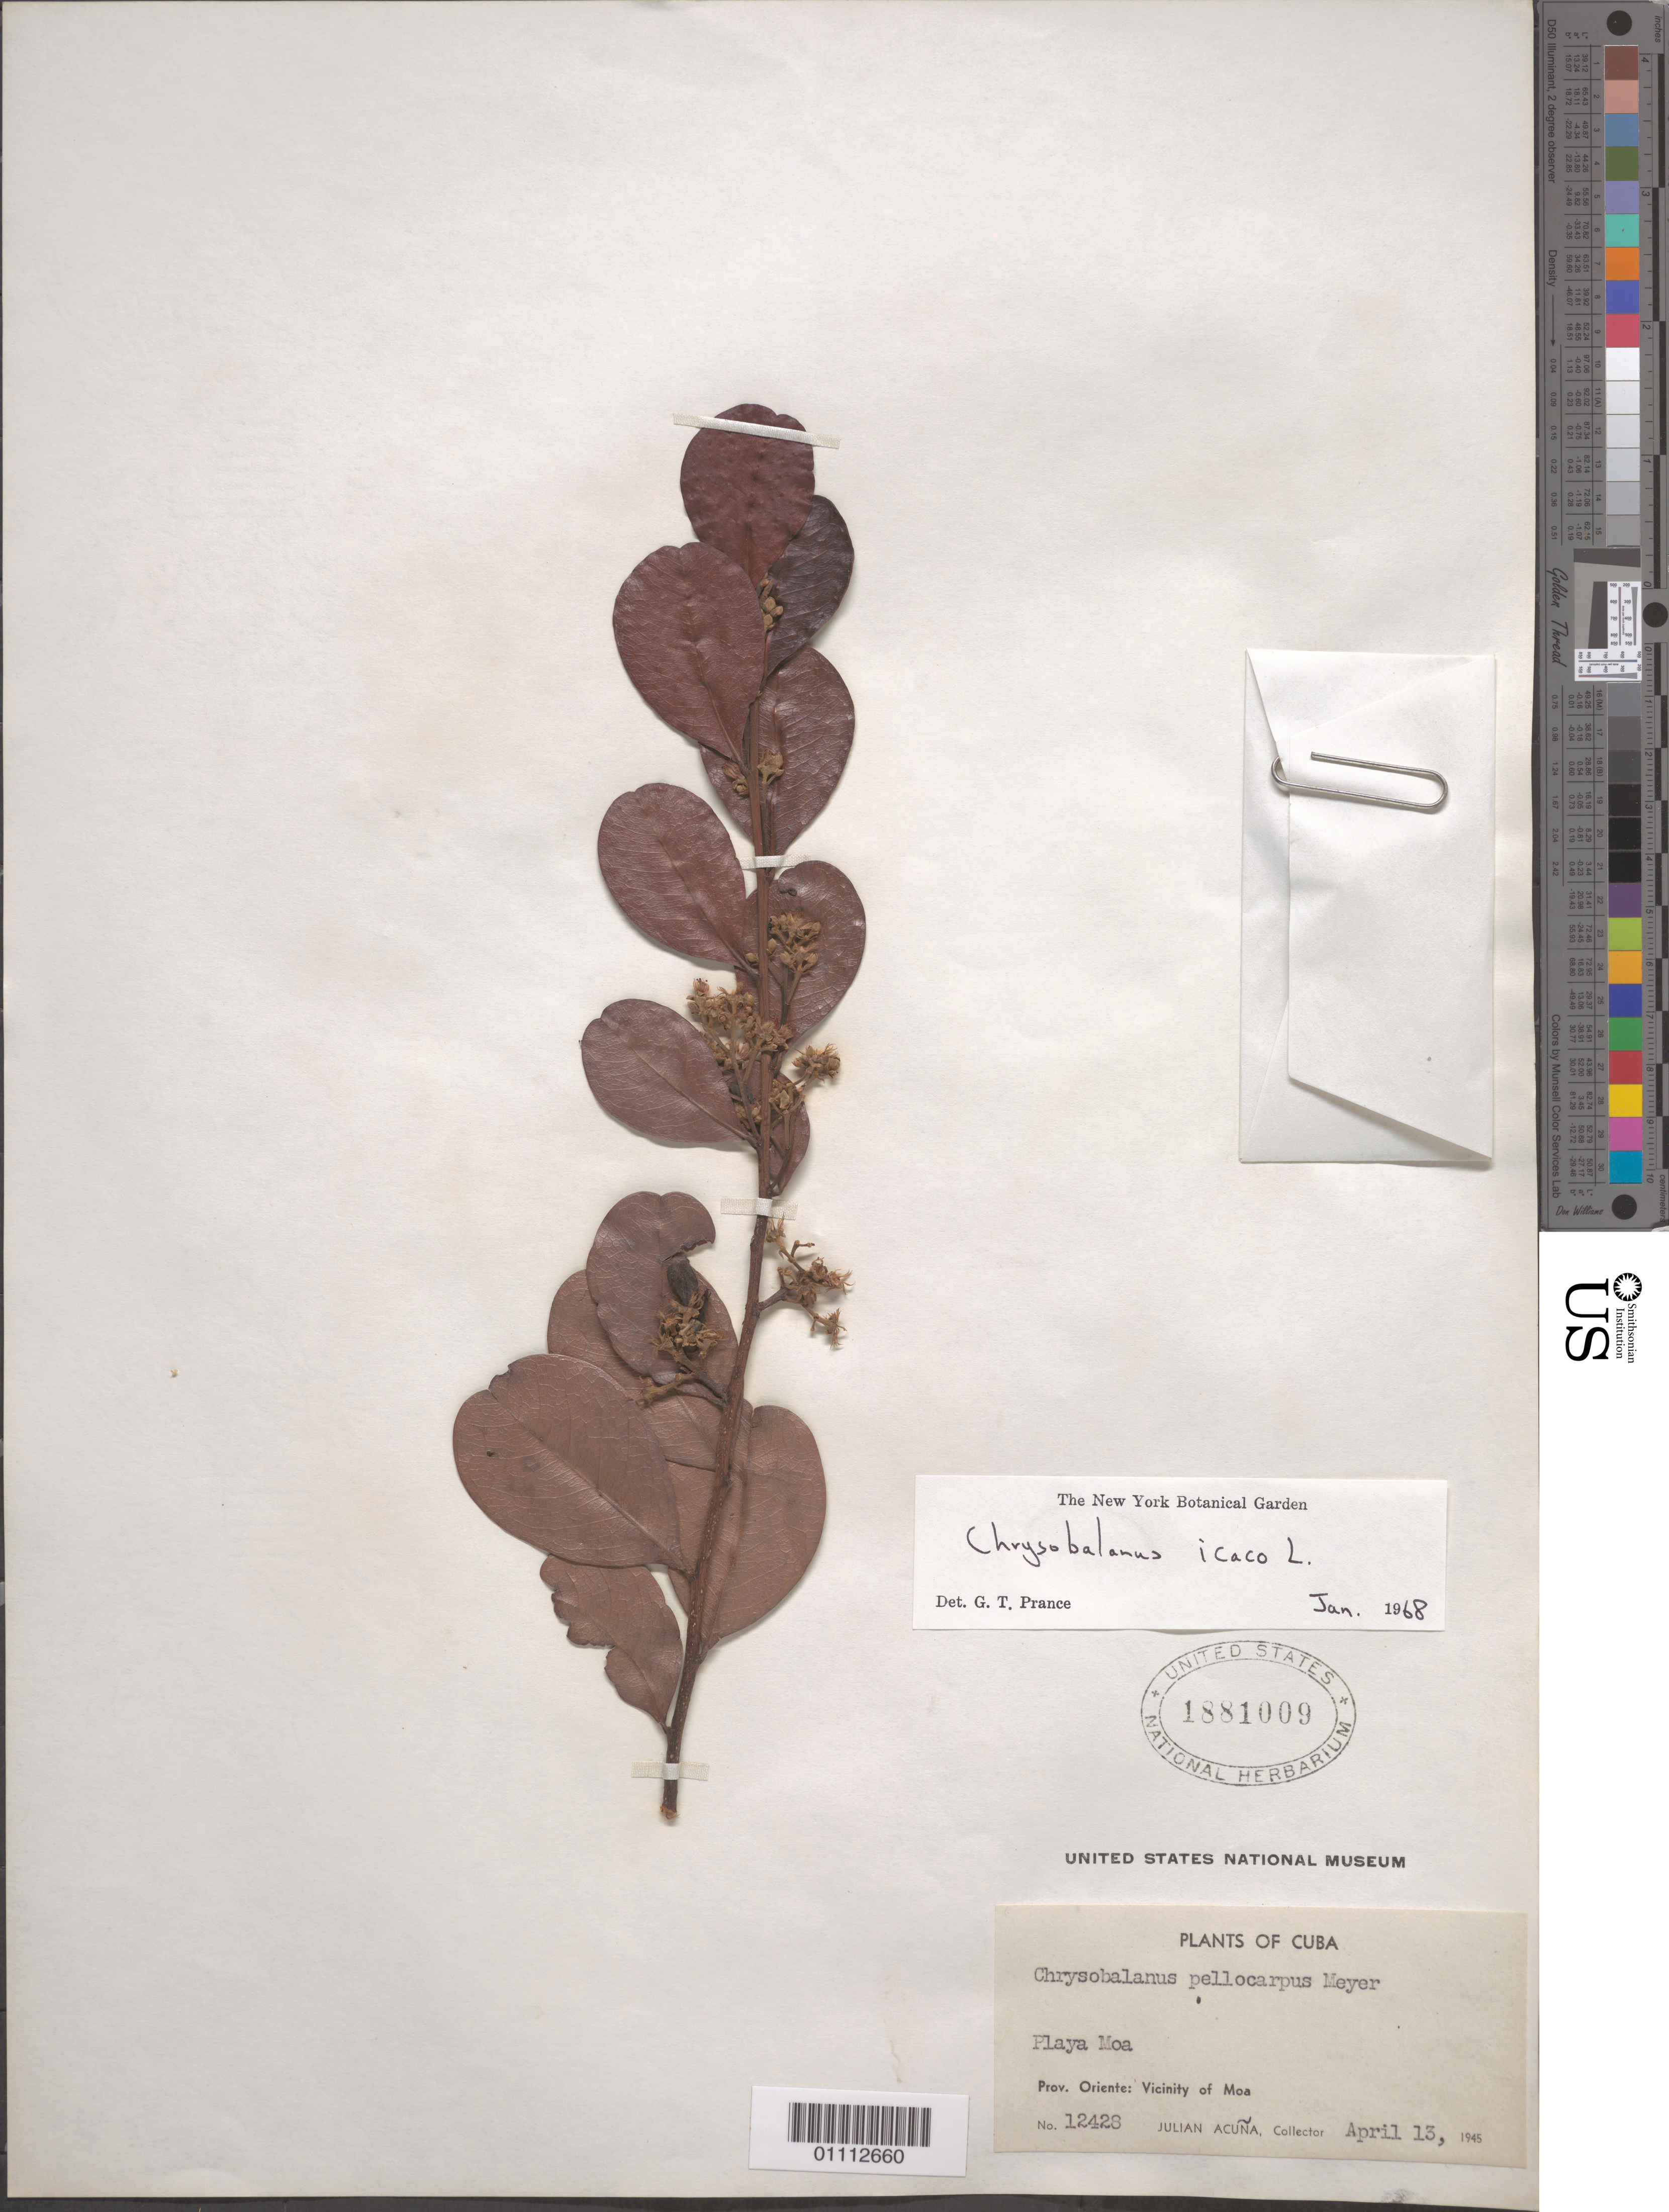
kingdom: Plantae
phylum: Tracheophyta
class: Magnoliopsida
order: Malpighiales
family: Chrysobalanaceae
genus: Chrysobalanus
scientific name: Chrysobalanus icaco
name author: L.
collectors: J. Acuña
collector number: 12428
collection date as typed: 13 Apr 1945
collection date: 1945-04-13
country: Cuba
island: Cuba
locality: Playa Moa, Province Oriente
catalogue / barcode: US 1881009